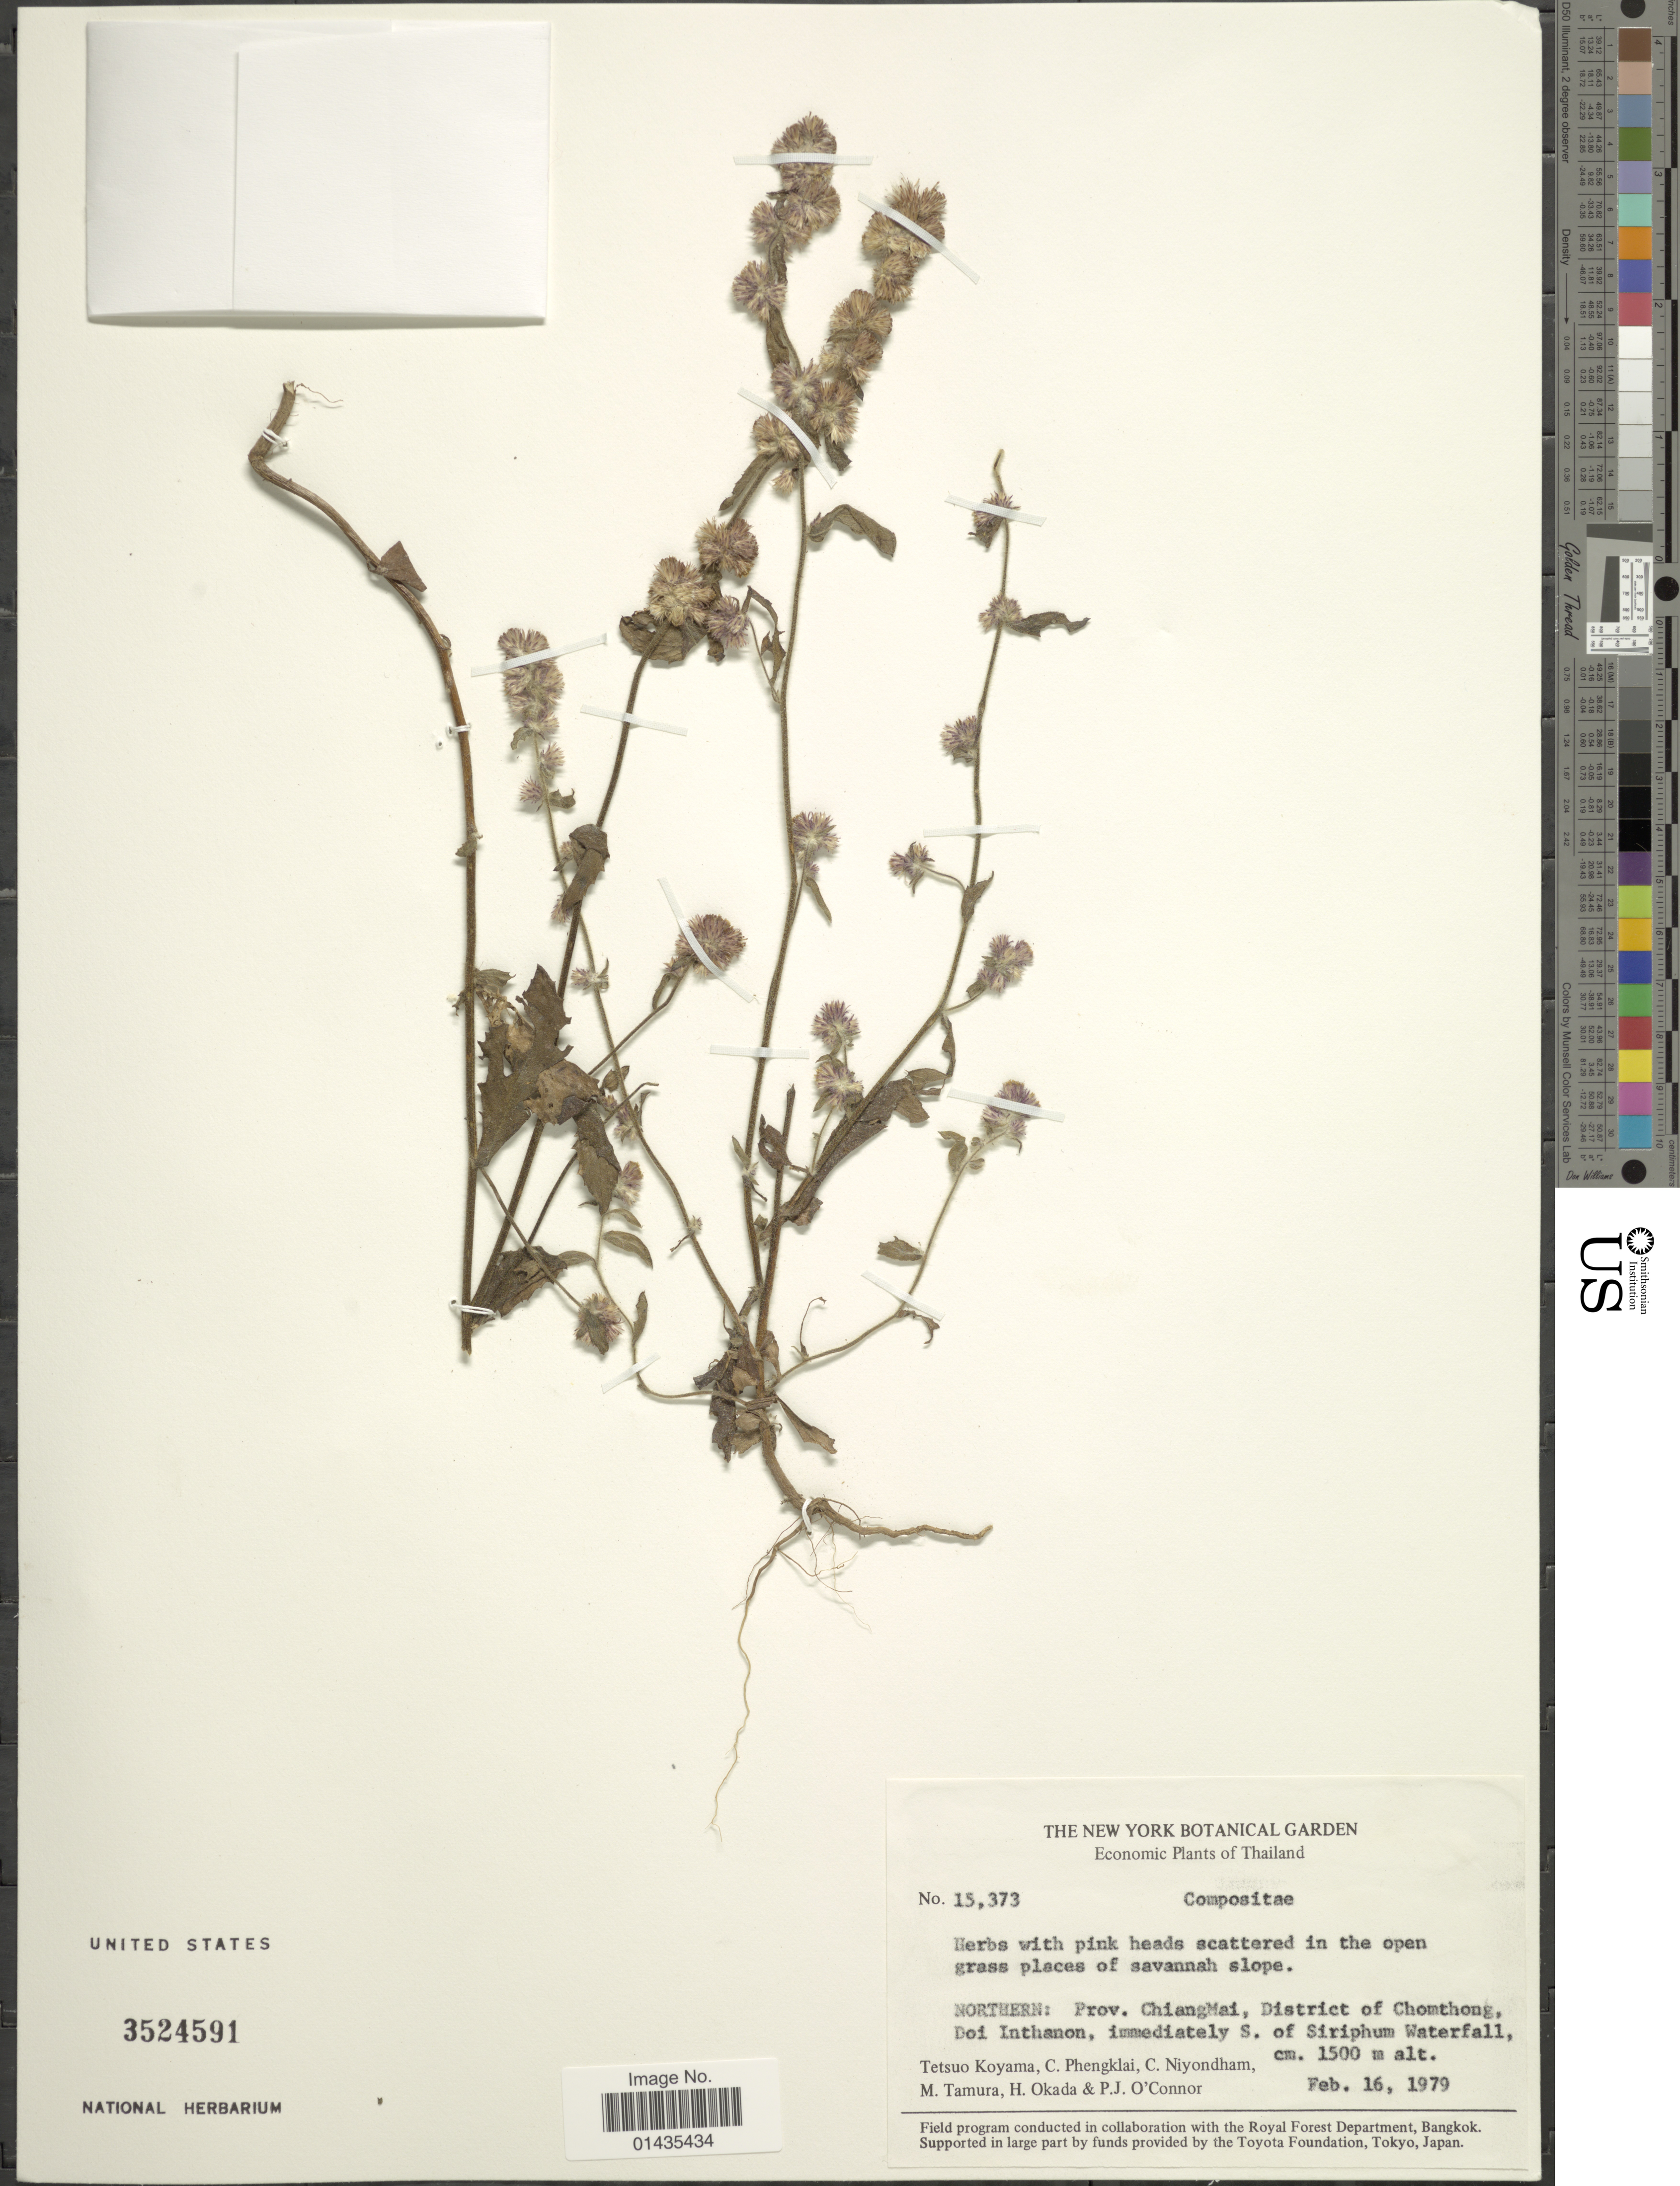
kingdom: Plantae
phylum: Tracheophyta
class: Magnoliopsida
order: Asterales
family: Asteraceae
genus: Blumea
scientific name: Blumea sp.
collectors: M. Tamura, H. Okada & P. O'Connor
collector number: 15373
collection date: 1979-02-16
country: Thailand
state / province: Chiang Mai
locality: Northern, District of Chomthong, Doi Inthanon, immediately S of Siriphum Waterfall, Tetsuo Koyama, C. Phengklai, C. Niyondham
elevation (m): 1500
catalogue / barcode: US 3524591